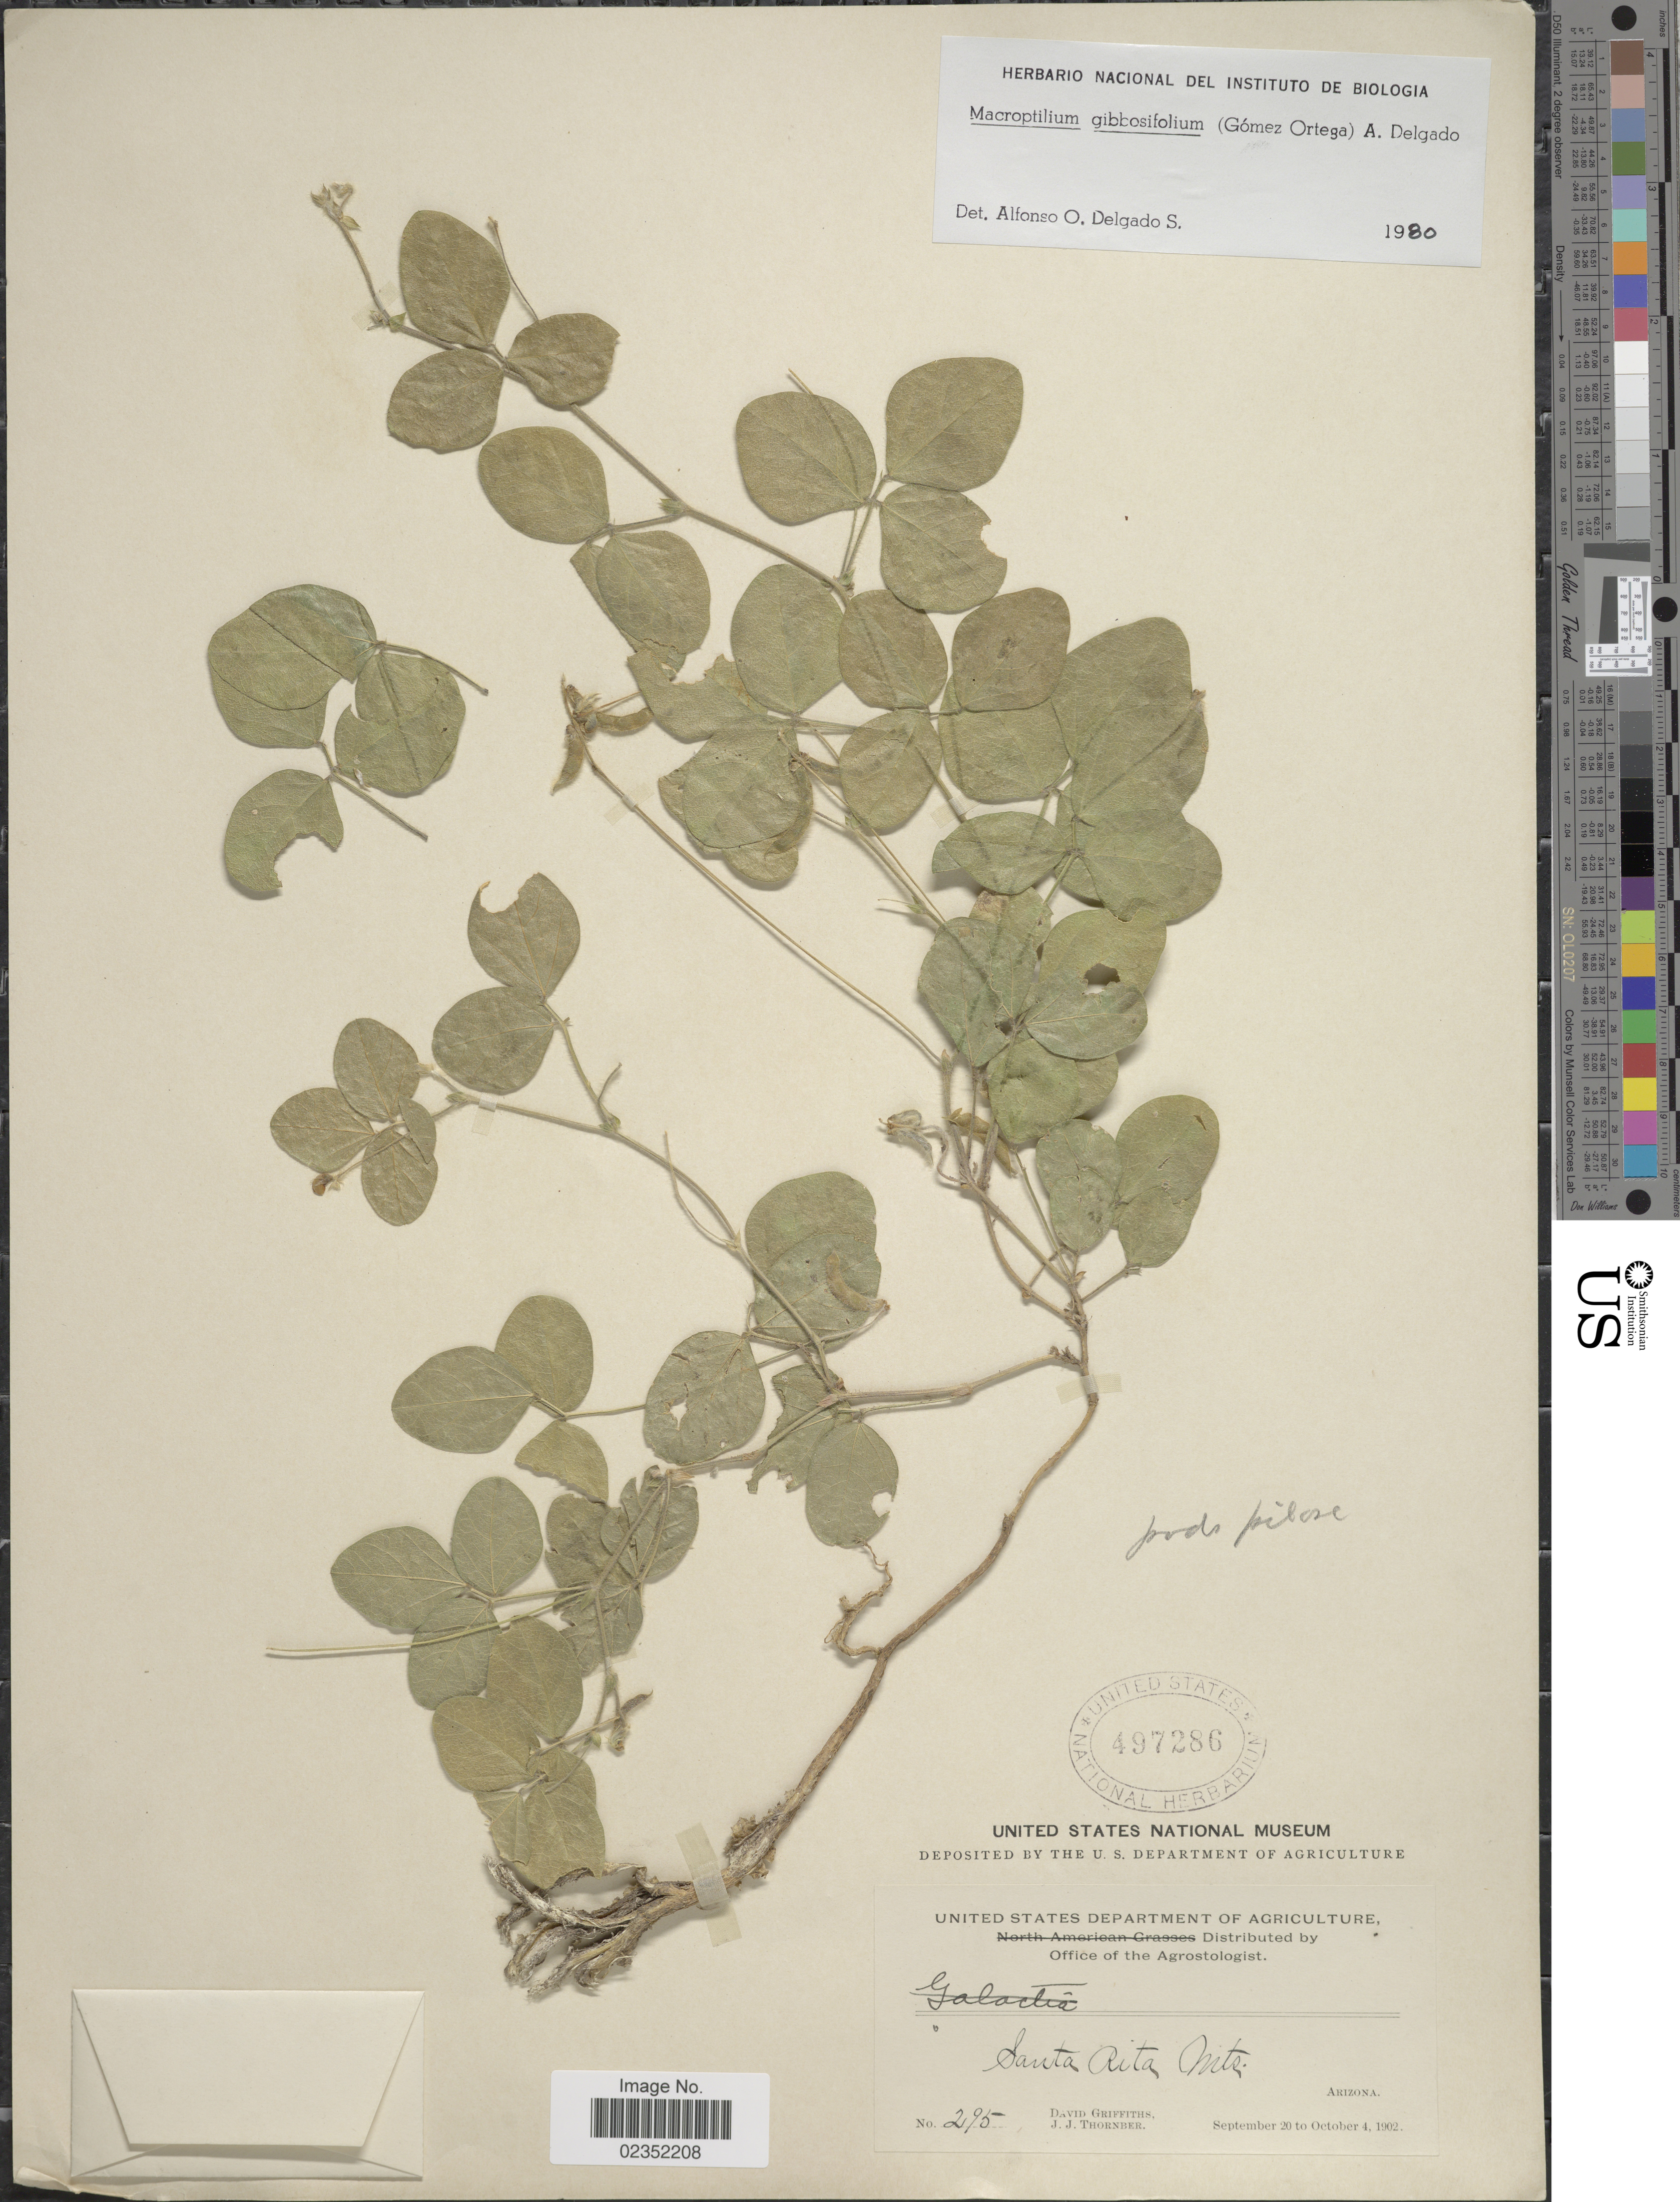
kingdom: Plantae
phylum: Tracheophyta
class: Magnoliopsida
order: Fabales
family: Fabaceae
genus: Macroptilium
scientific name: Macroptilium gibbosifolium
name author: (Ortega) A. Delgado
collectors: D. Griffiths & J. Thornber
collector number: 295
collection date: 1902-09-20/1902-10-04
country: United States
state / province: Arizona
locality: Santa Rita Mts. Arizona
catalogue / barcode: US 497286